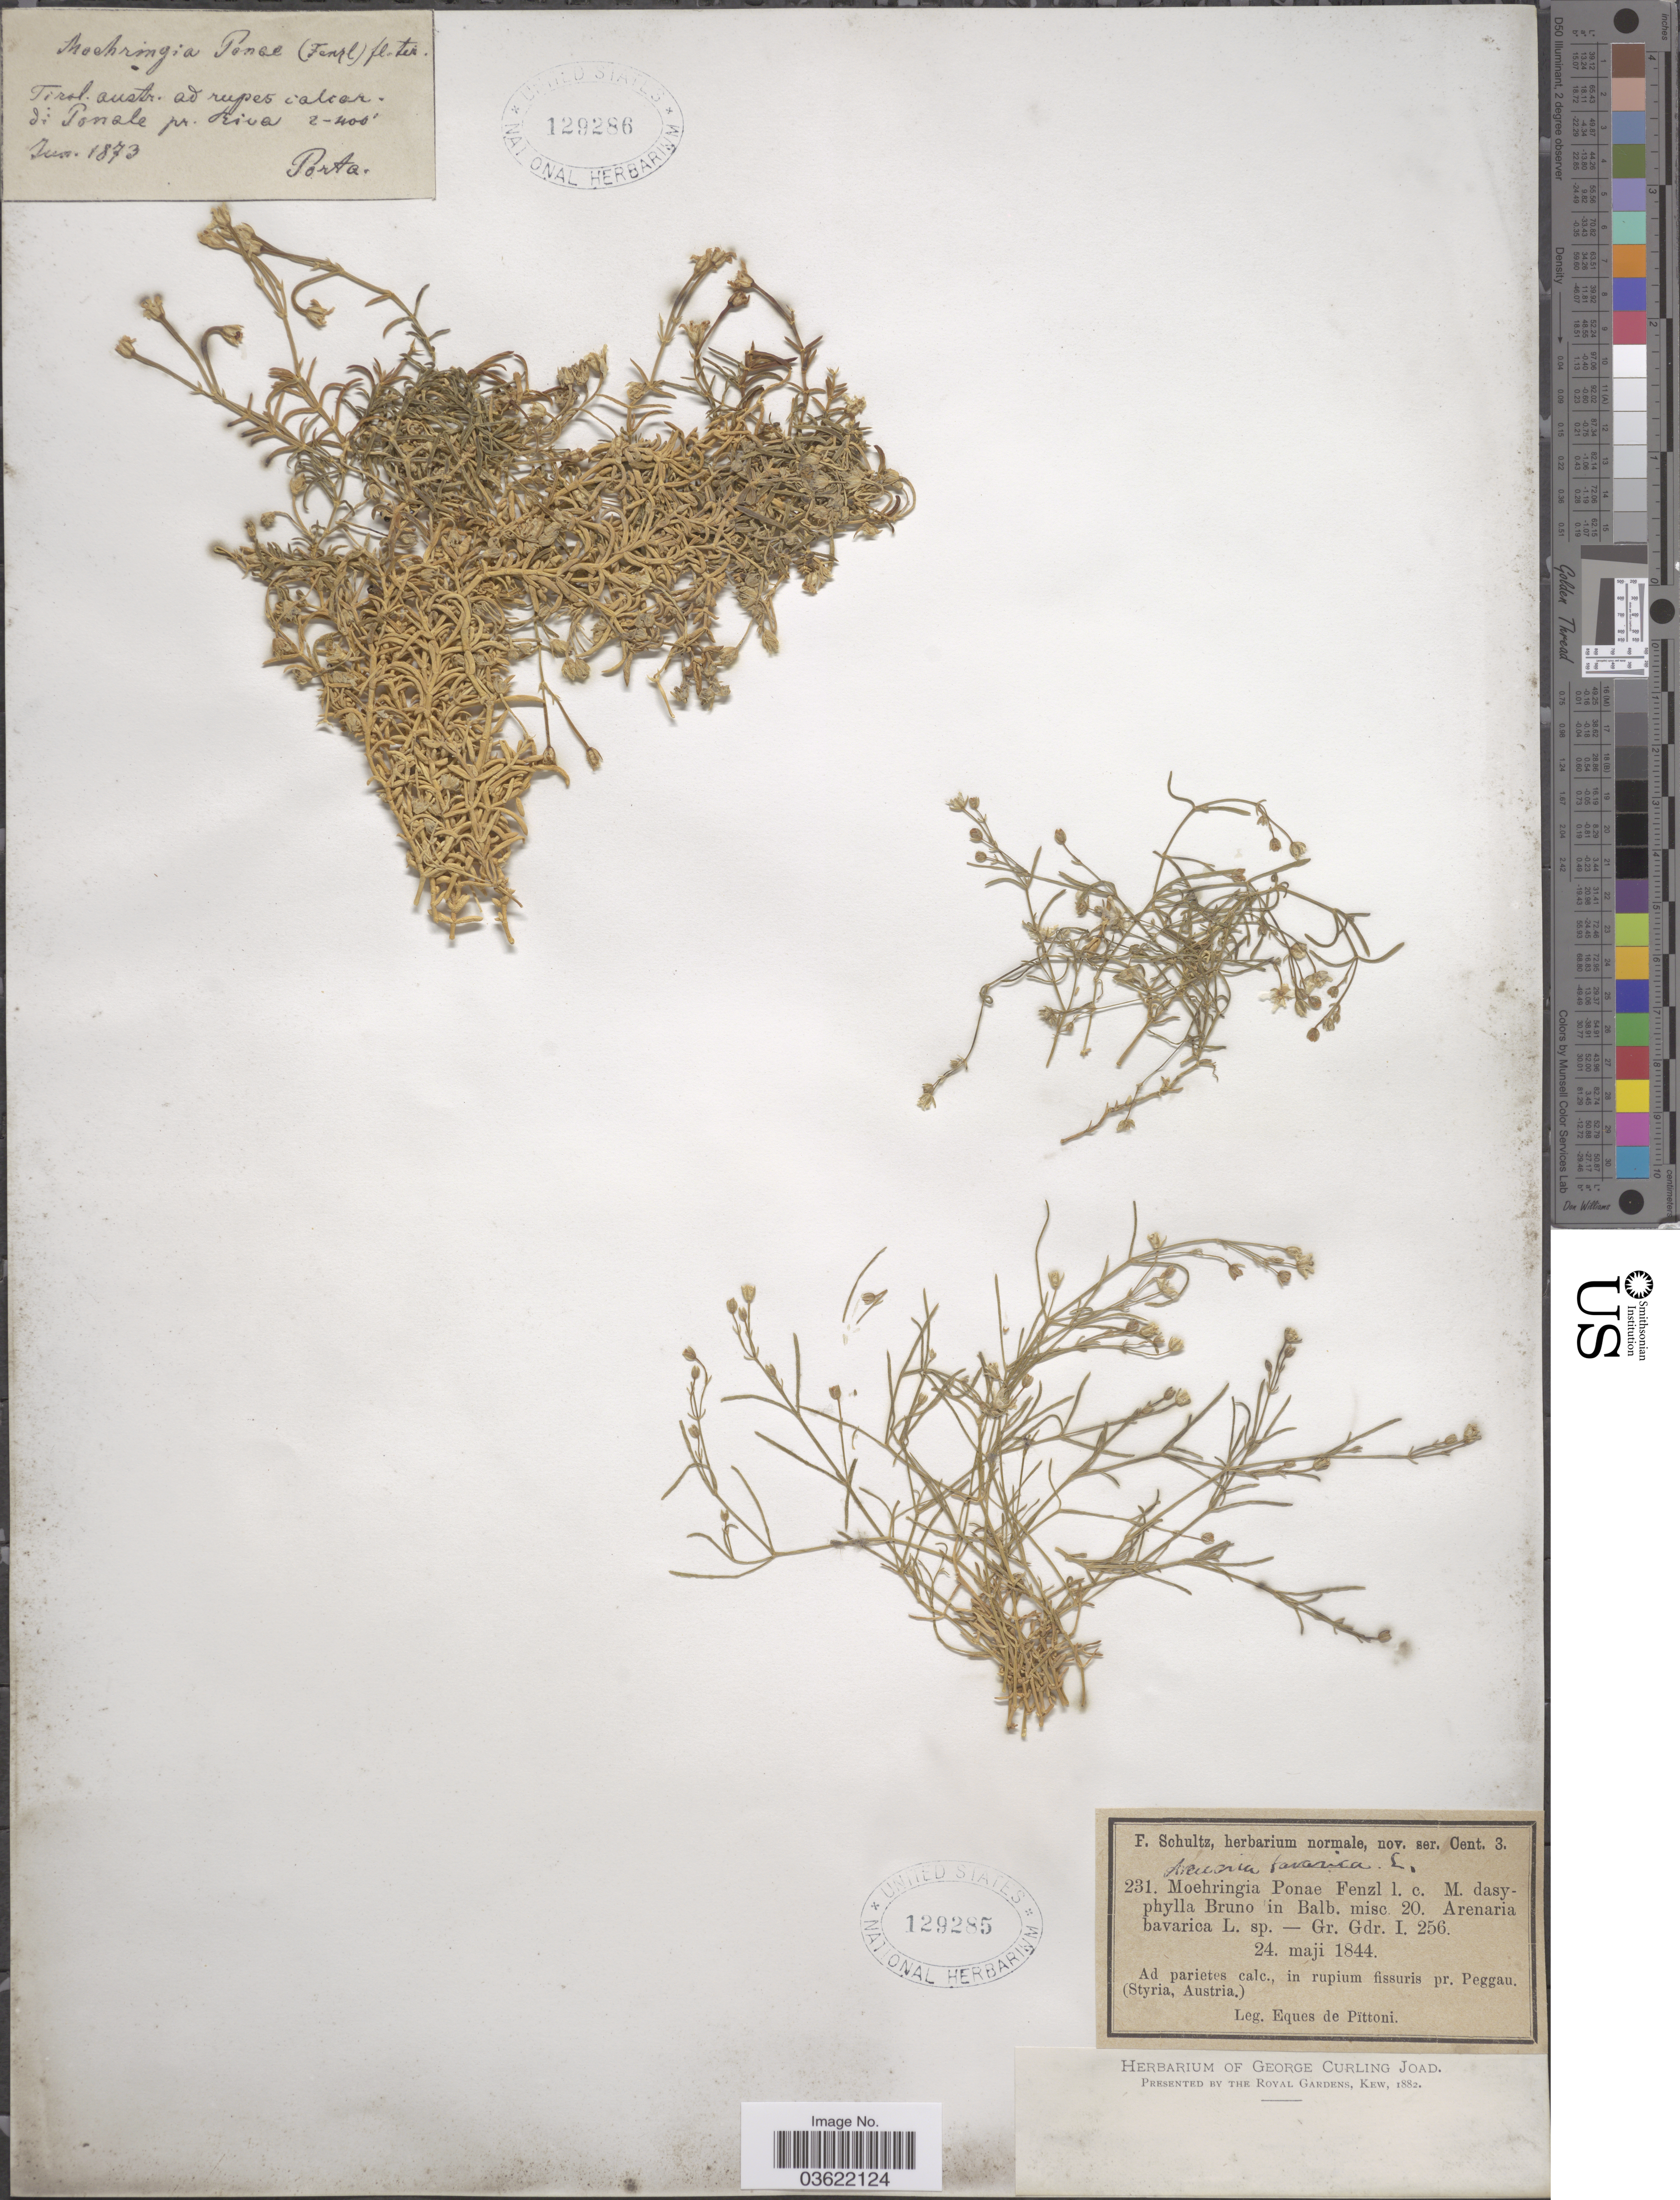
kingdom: Plantae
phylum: Tracheophyta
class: Magnoliopsida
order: Caryophyllales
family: Caryophyllaceae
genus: Arenaria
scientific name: Arenaria bavarica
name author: L.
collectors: Eques de Pïttoni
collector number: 231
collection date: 1844-05-24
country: Austria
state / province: Steiermark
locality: In rupium fissuris pr. Peggau. (Styria, Austria.).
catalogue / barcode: US 129285